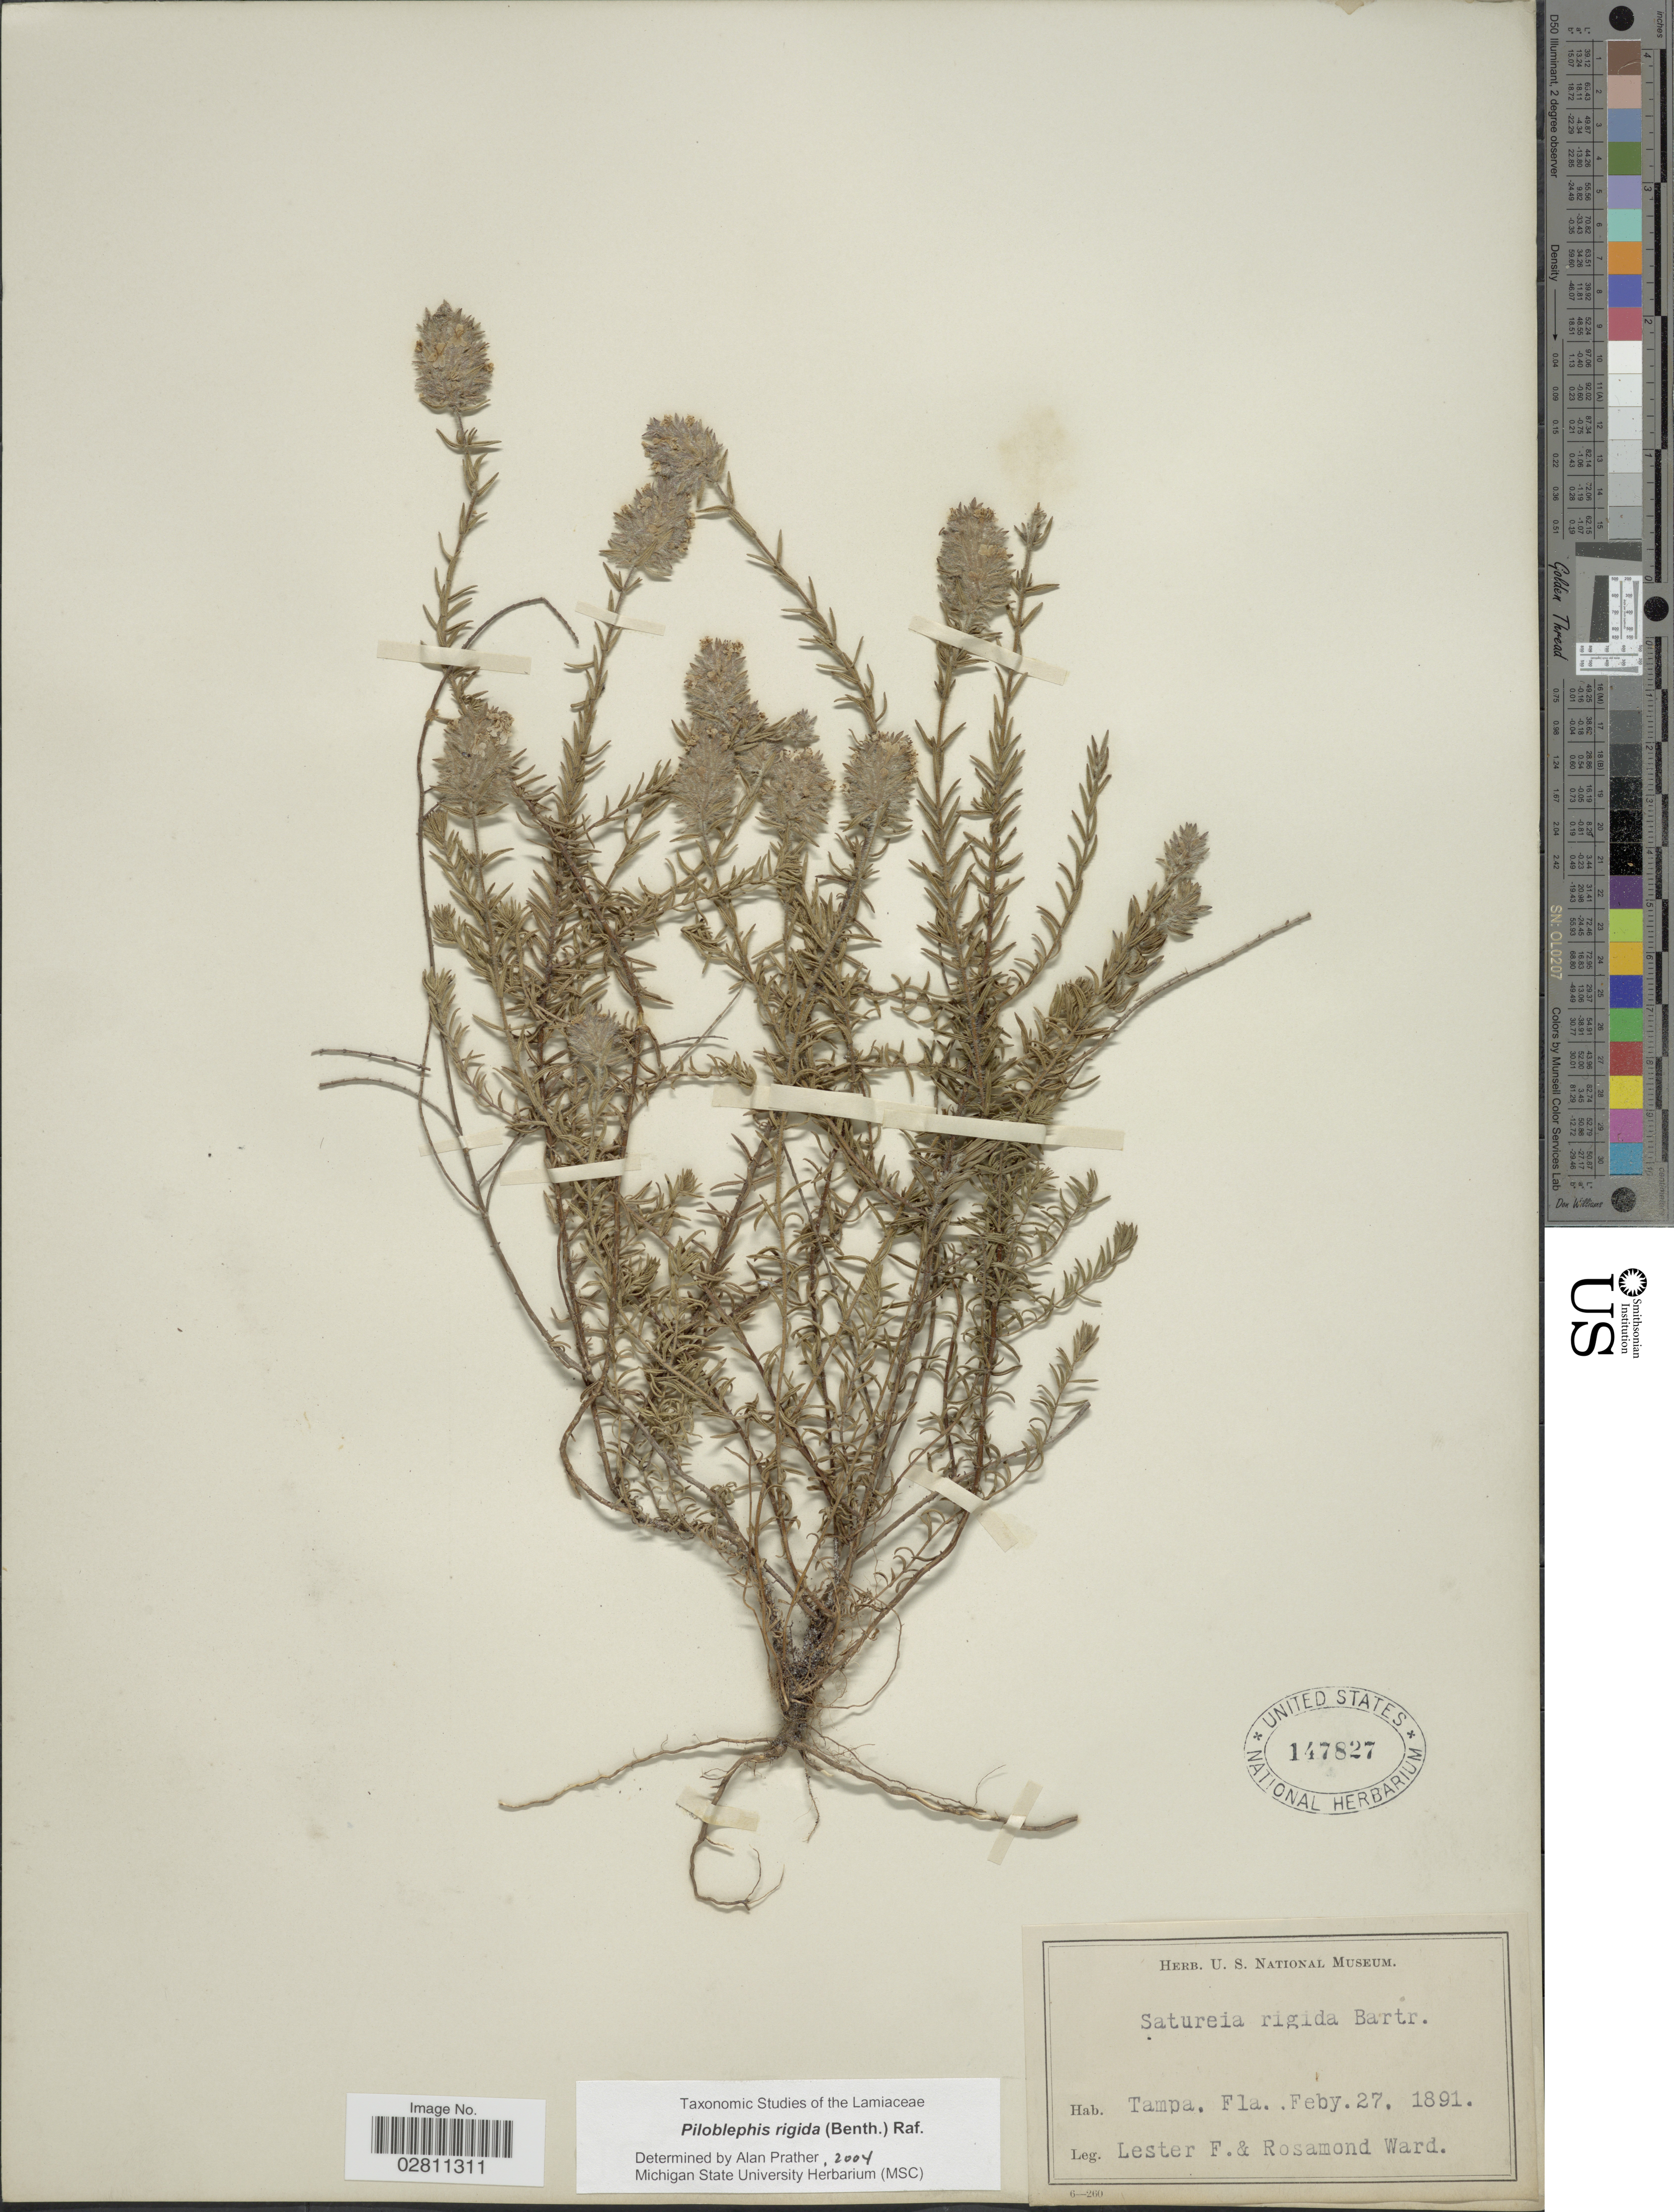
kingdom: Plantae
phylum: Tracheophyta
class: Magnoliopsida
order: Lamiales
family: Lamiaceae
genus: Piloblephis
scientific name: Piloblephis rigida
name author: (Bartram ex Benth.) Raf.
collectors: L. F. Ward & R. Ward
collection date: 1891-02-27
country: United States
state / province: Florida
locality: Tampa.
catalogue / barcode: US 147827